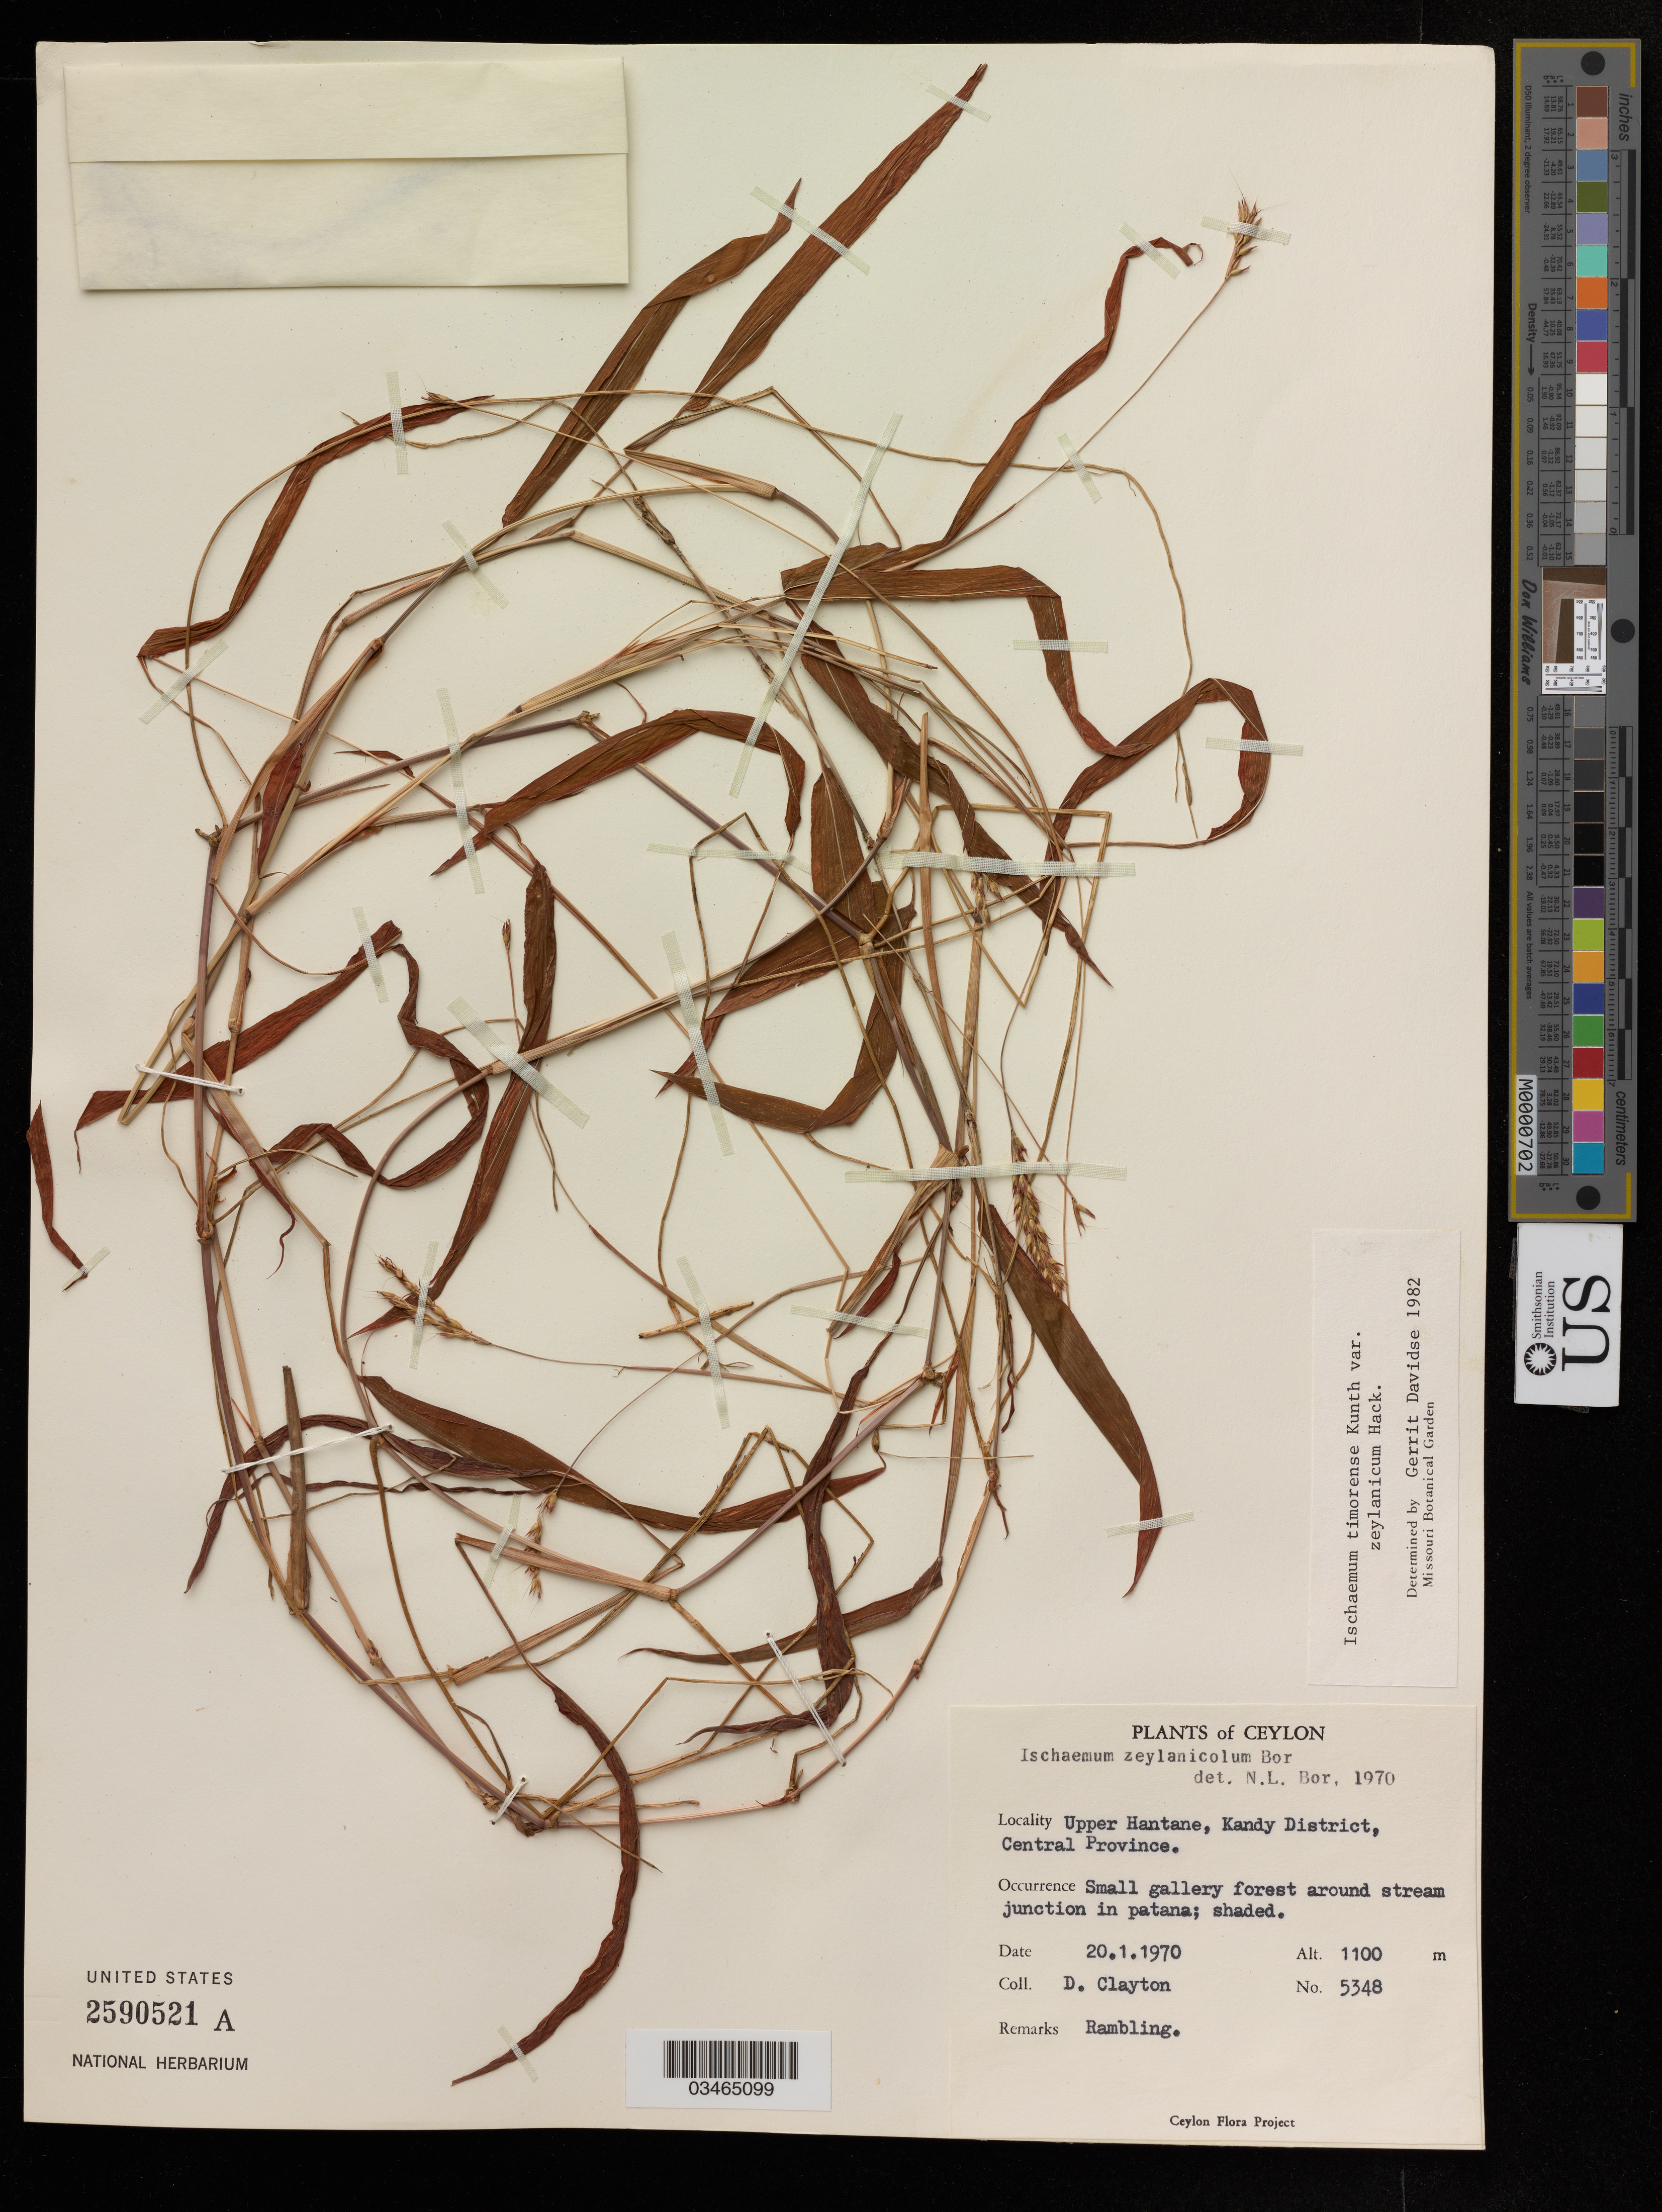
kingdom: Plantae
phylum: Tracheophyta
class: Liliopsida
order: Poales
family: Poaceae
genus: Ischaemum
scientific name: Ischaemum timorense var. zeylanicum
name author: Hack.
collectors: D. Clayton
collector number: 5348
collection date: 1970-01-20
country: Sri Lanka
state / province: Central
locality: Ceylon, Upper Hantane, Kandy District.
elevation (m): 1100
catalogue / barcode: US 2590521A